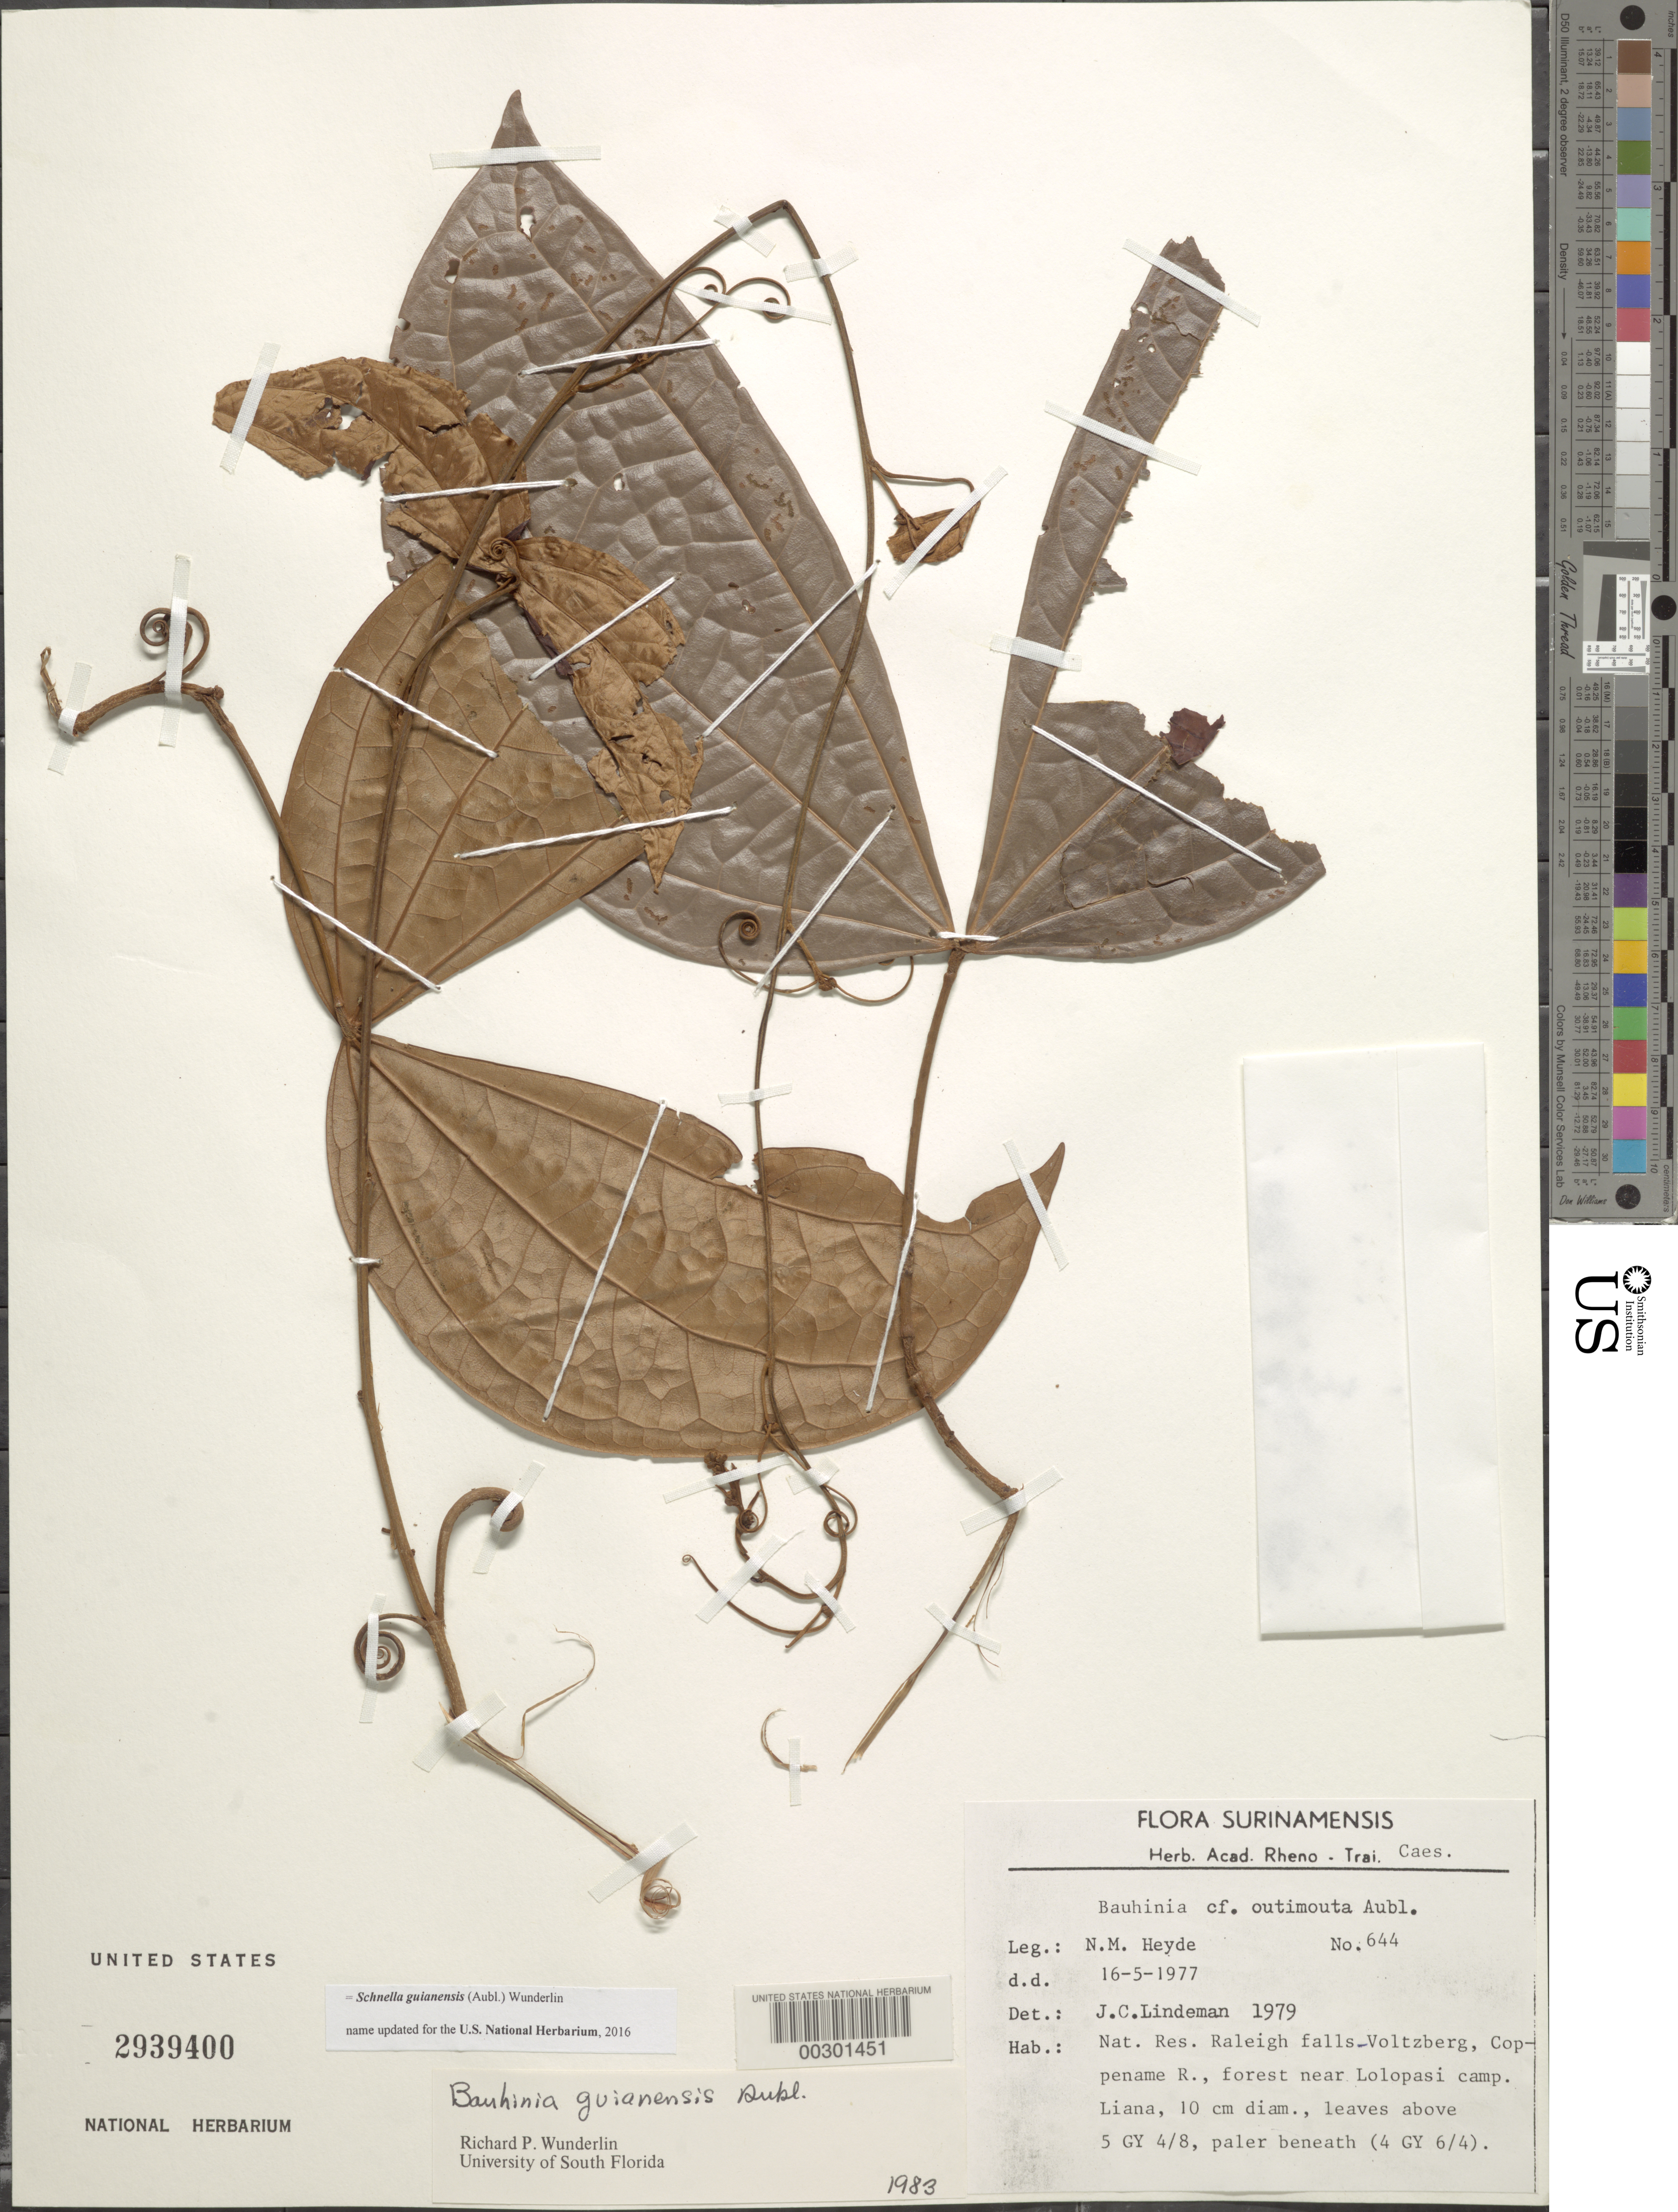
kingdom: Plantae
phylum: Tracheophyta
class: Magnoliopsida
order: Fabales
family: Fabaceae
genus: Schnella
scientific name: Schnella guianensis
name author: (Aubl.) Wunderlin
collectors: N. M. Heyde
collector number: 644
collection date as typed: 16 May 1977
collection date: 1977-05-16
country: Suriname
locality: Nat. res. raleigh falls, voltzberg, coppename r., near lolopasi camp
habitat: Forest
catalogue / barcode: US 2939400